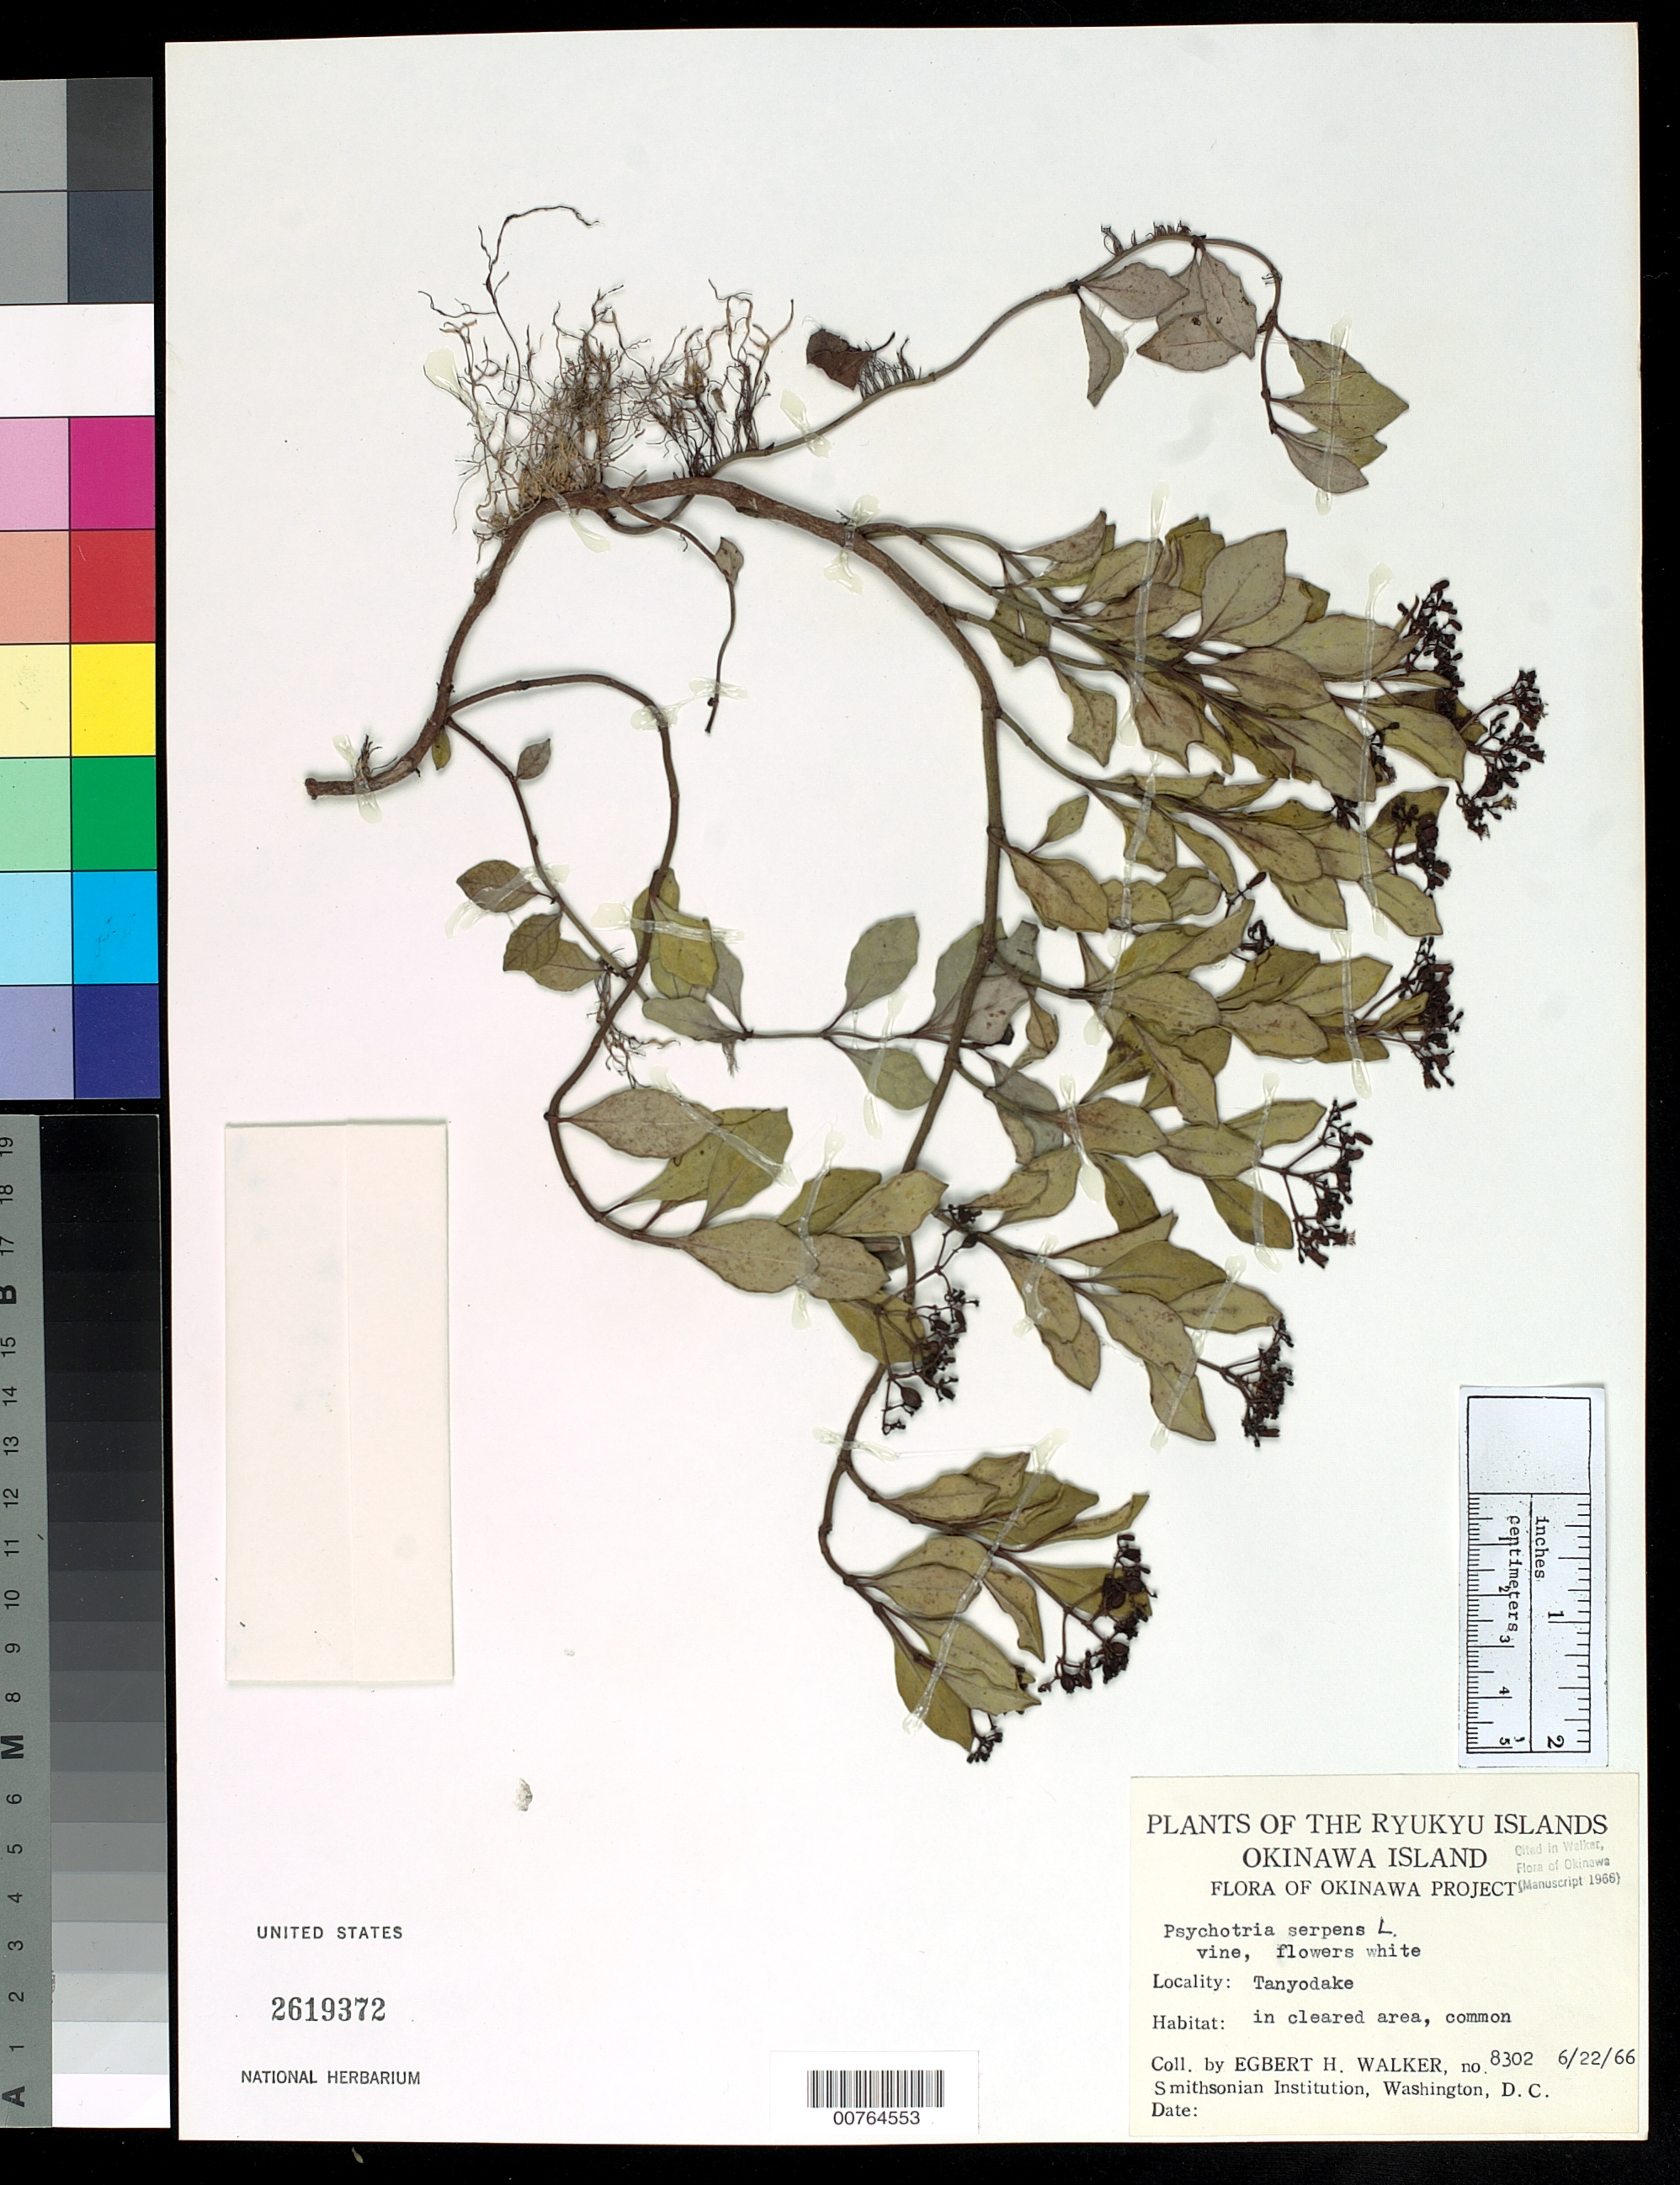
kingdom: Plantae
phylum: Tracheophyta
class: Magnoliopsida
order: Gentianales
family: Rubiaceae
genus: Psychotria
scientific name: Psychotria serpens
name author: L.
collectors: E. H. Walker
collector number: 8302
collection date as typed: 22 Jun 1966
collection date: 1966-06-22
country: Japan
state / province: Okinawa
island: Okinawa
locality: Tanyodake [Okinawa Is.]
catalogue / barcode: US 2619372